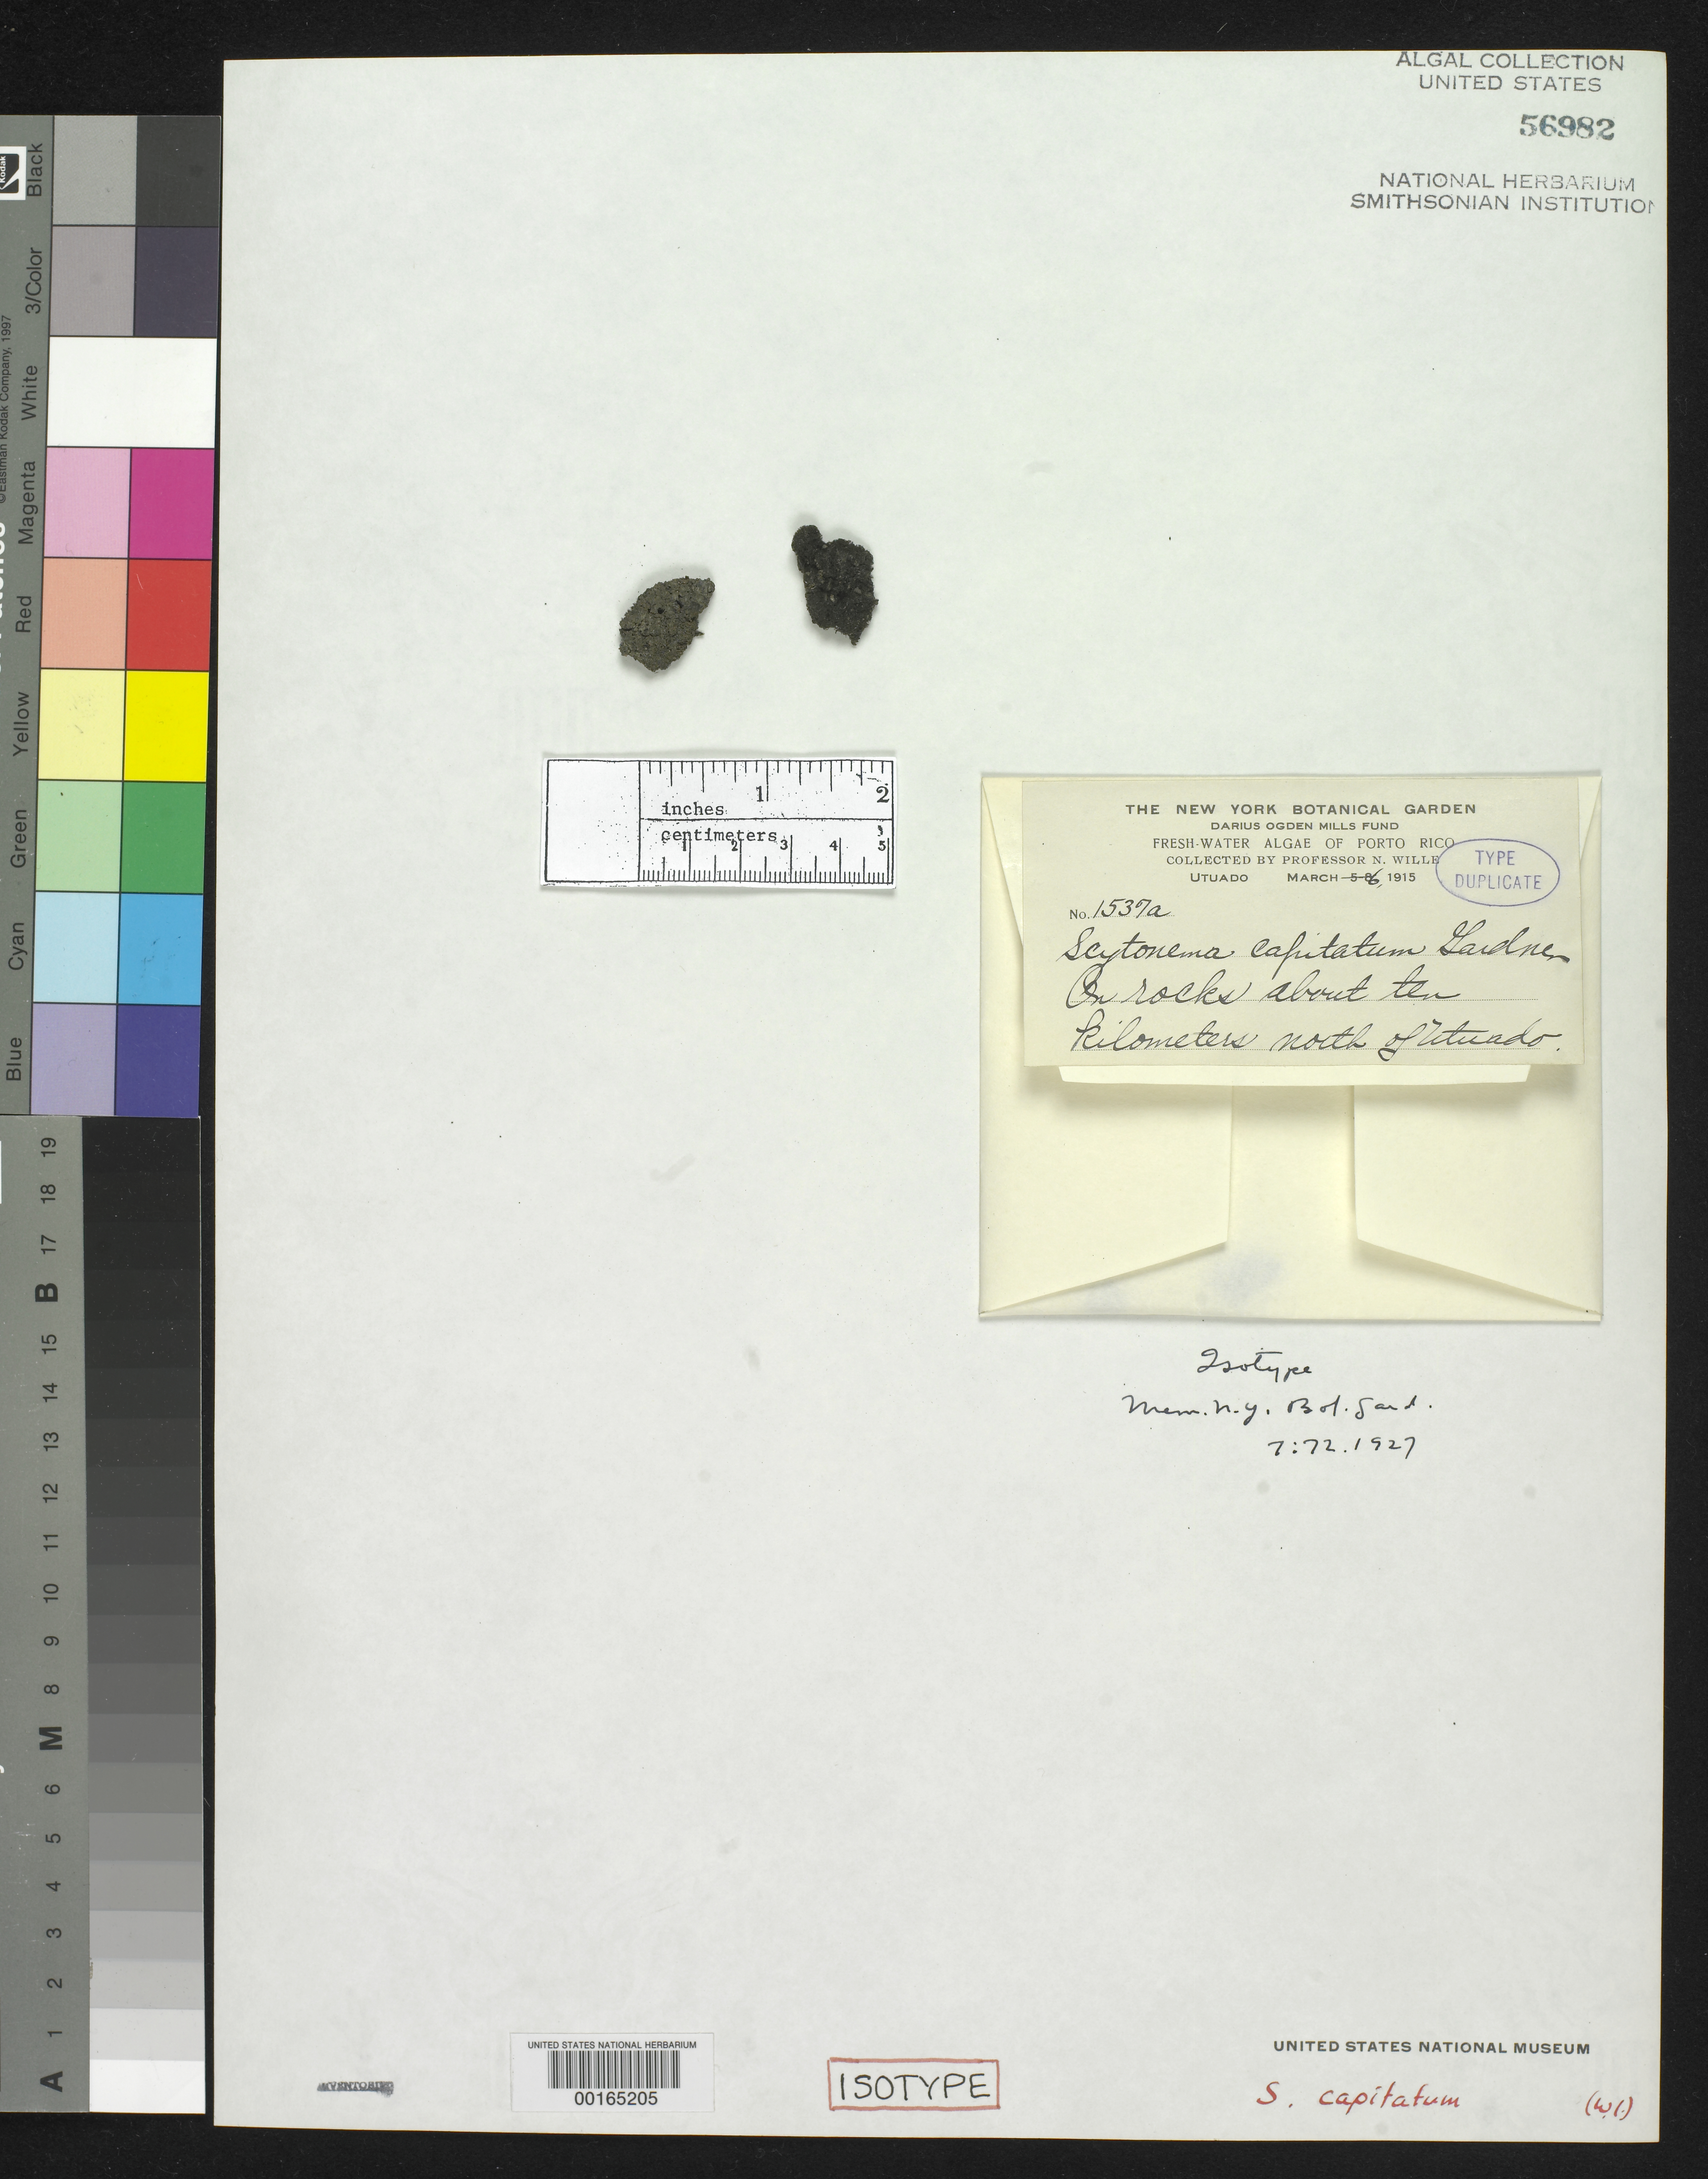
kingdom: Bacteria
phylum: Cyanobacteria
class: Cyanobacteriia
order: Cyanobacteriales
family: Scytonemataceae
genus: Scytonema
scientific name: Scytonema capitatum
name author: N.L. Gardner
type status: Isotype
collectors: N. Wille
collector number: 1537A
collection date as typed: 06 Mar 1915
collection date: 1915-03-06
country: Puerto Rico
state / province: Utuado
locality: Ca. 10 km north of Utuado.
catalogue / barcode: US 56982